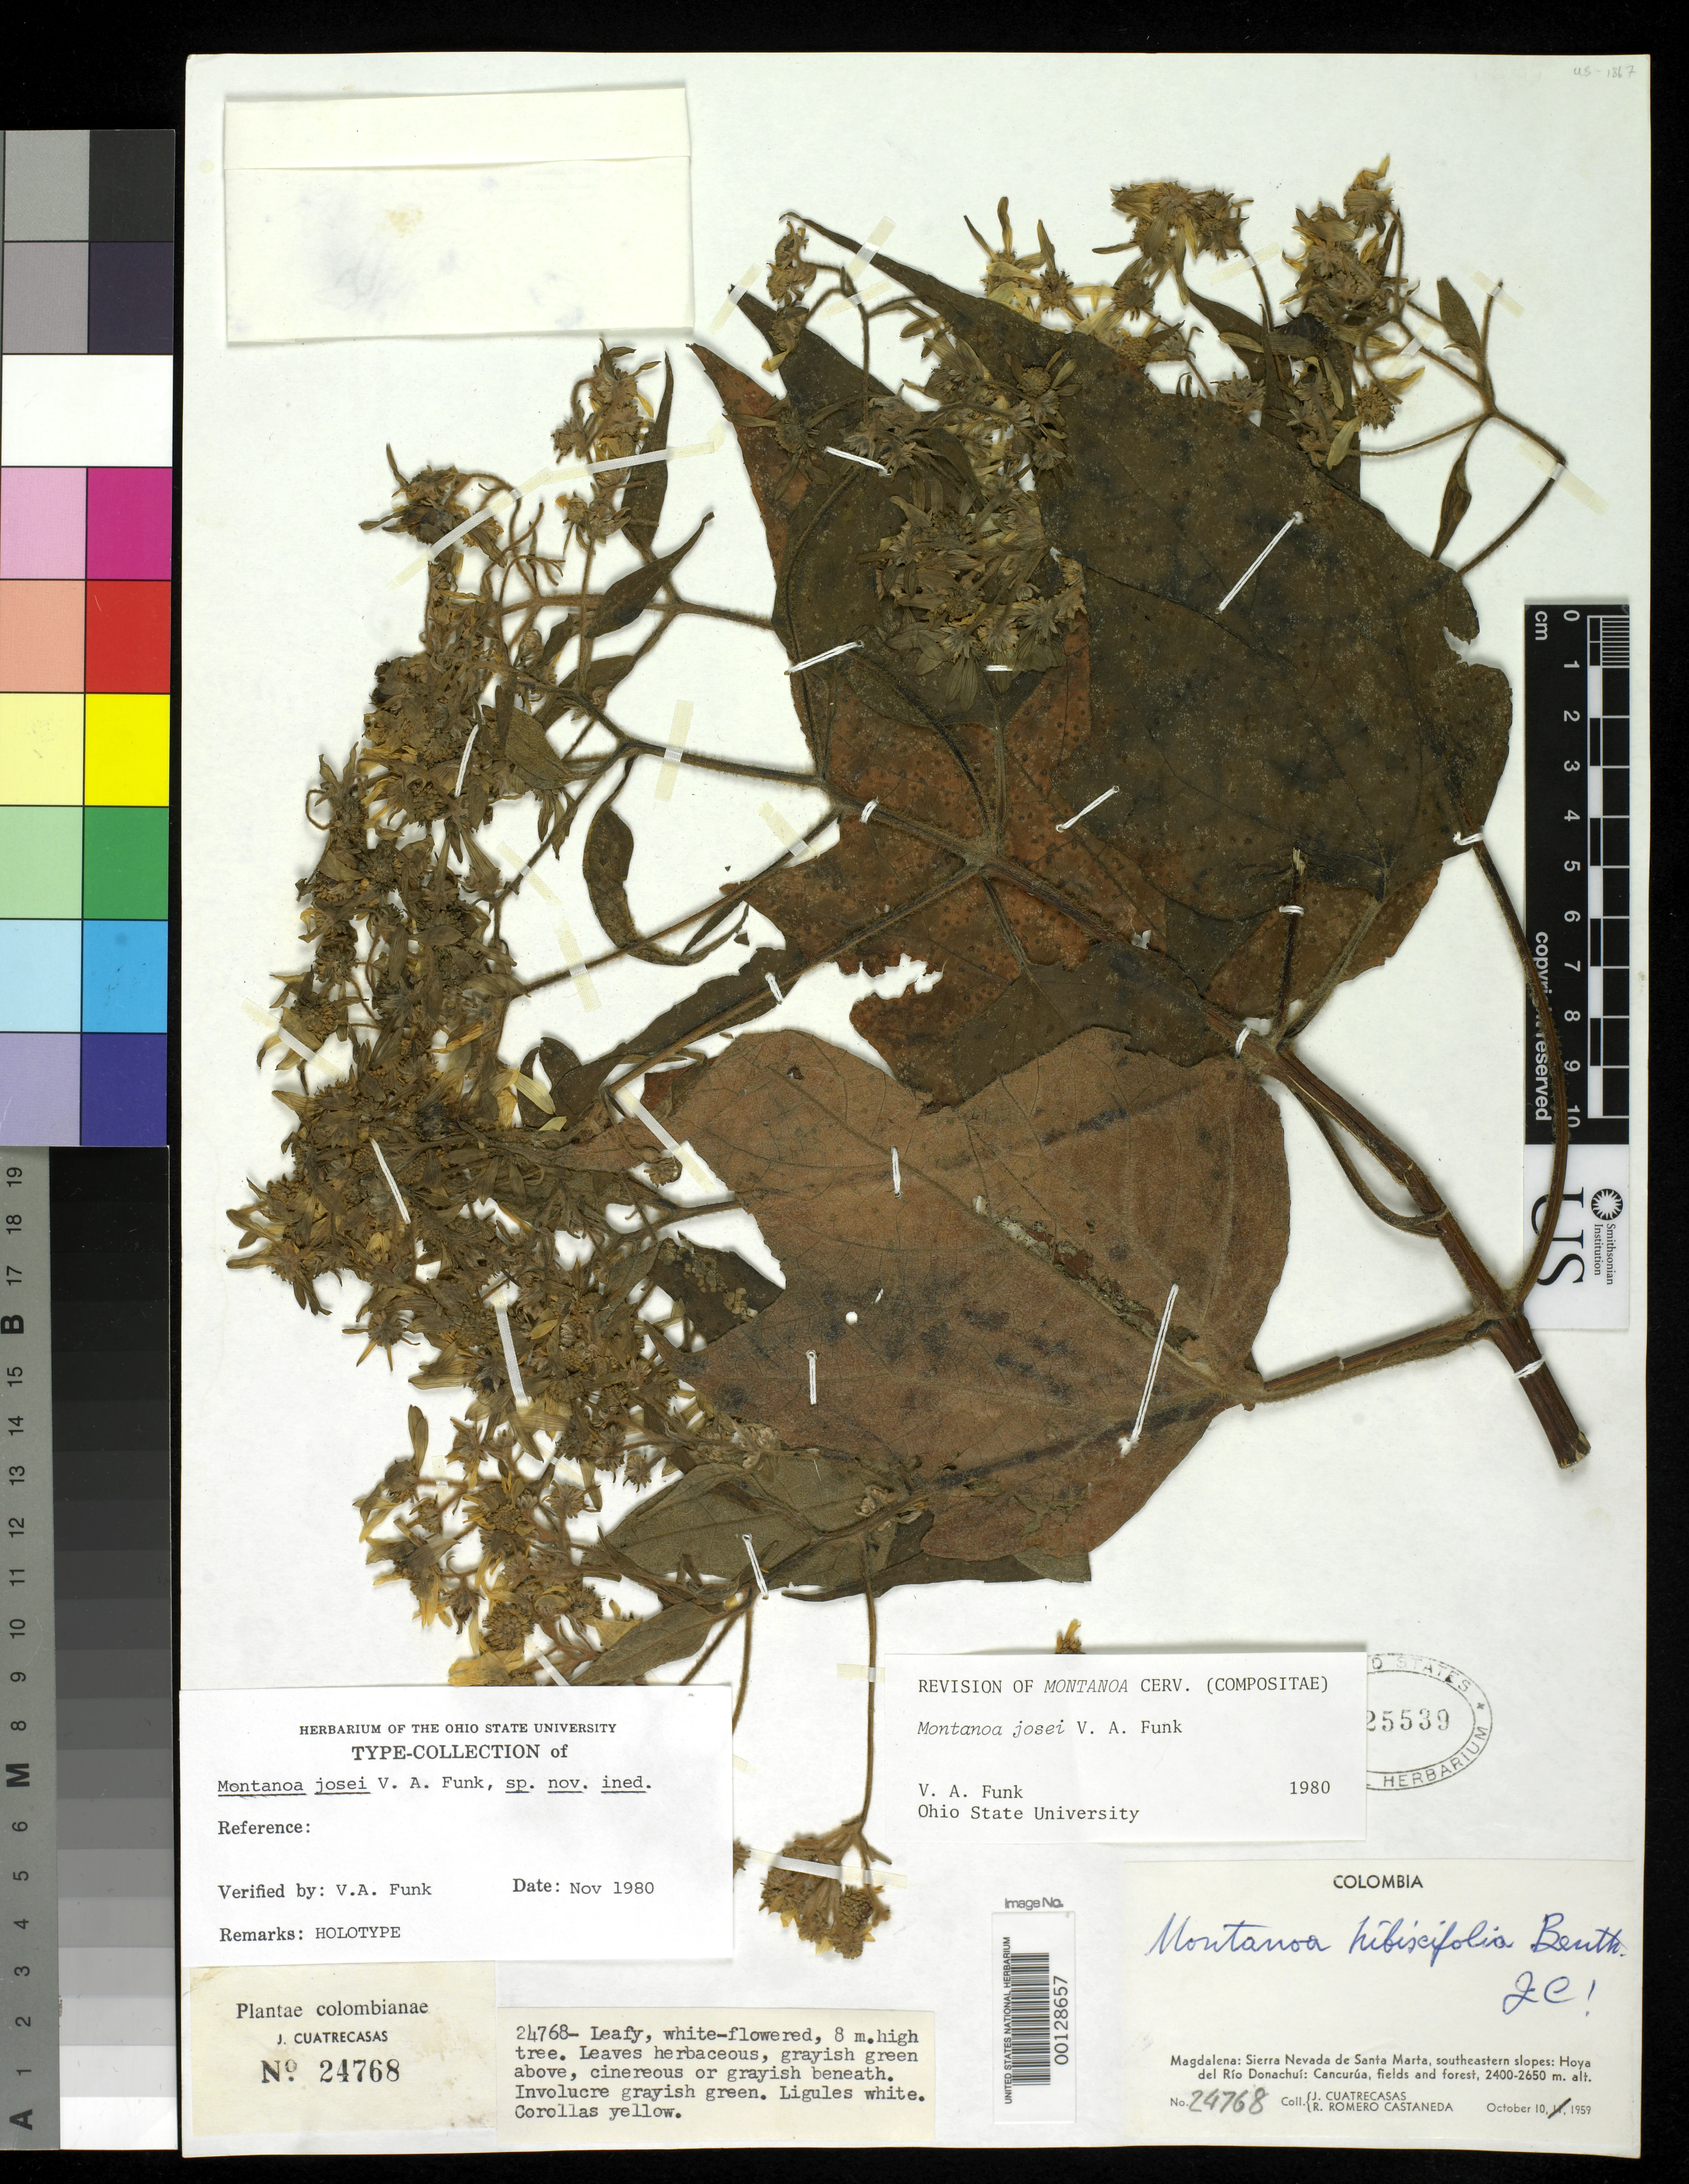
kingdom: Plantae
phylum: Tracheophyta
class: Magnoliopsida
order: Asterales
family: Asteraceae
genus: Montanoa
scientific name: Montanoa josei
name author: V.A. Funk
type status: Holotype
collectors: J. Cuatrecasas & R. Romero Castañeda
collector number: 24768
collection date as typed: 10 Oct 1959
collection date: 1959-10-10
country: Colombia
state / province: Magdalena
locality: Sierra Nevada de Santa Marta, Hoya del Rio Donachui, Cancurua.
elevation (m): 2400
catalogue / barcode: US 2325539